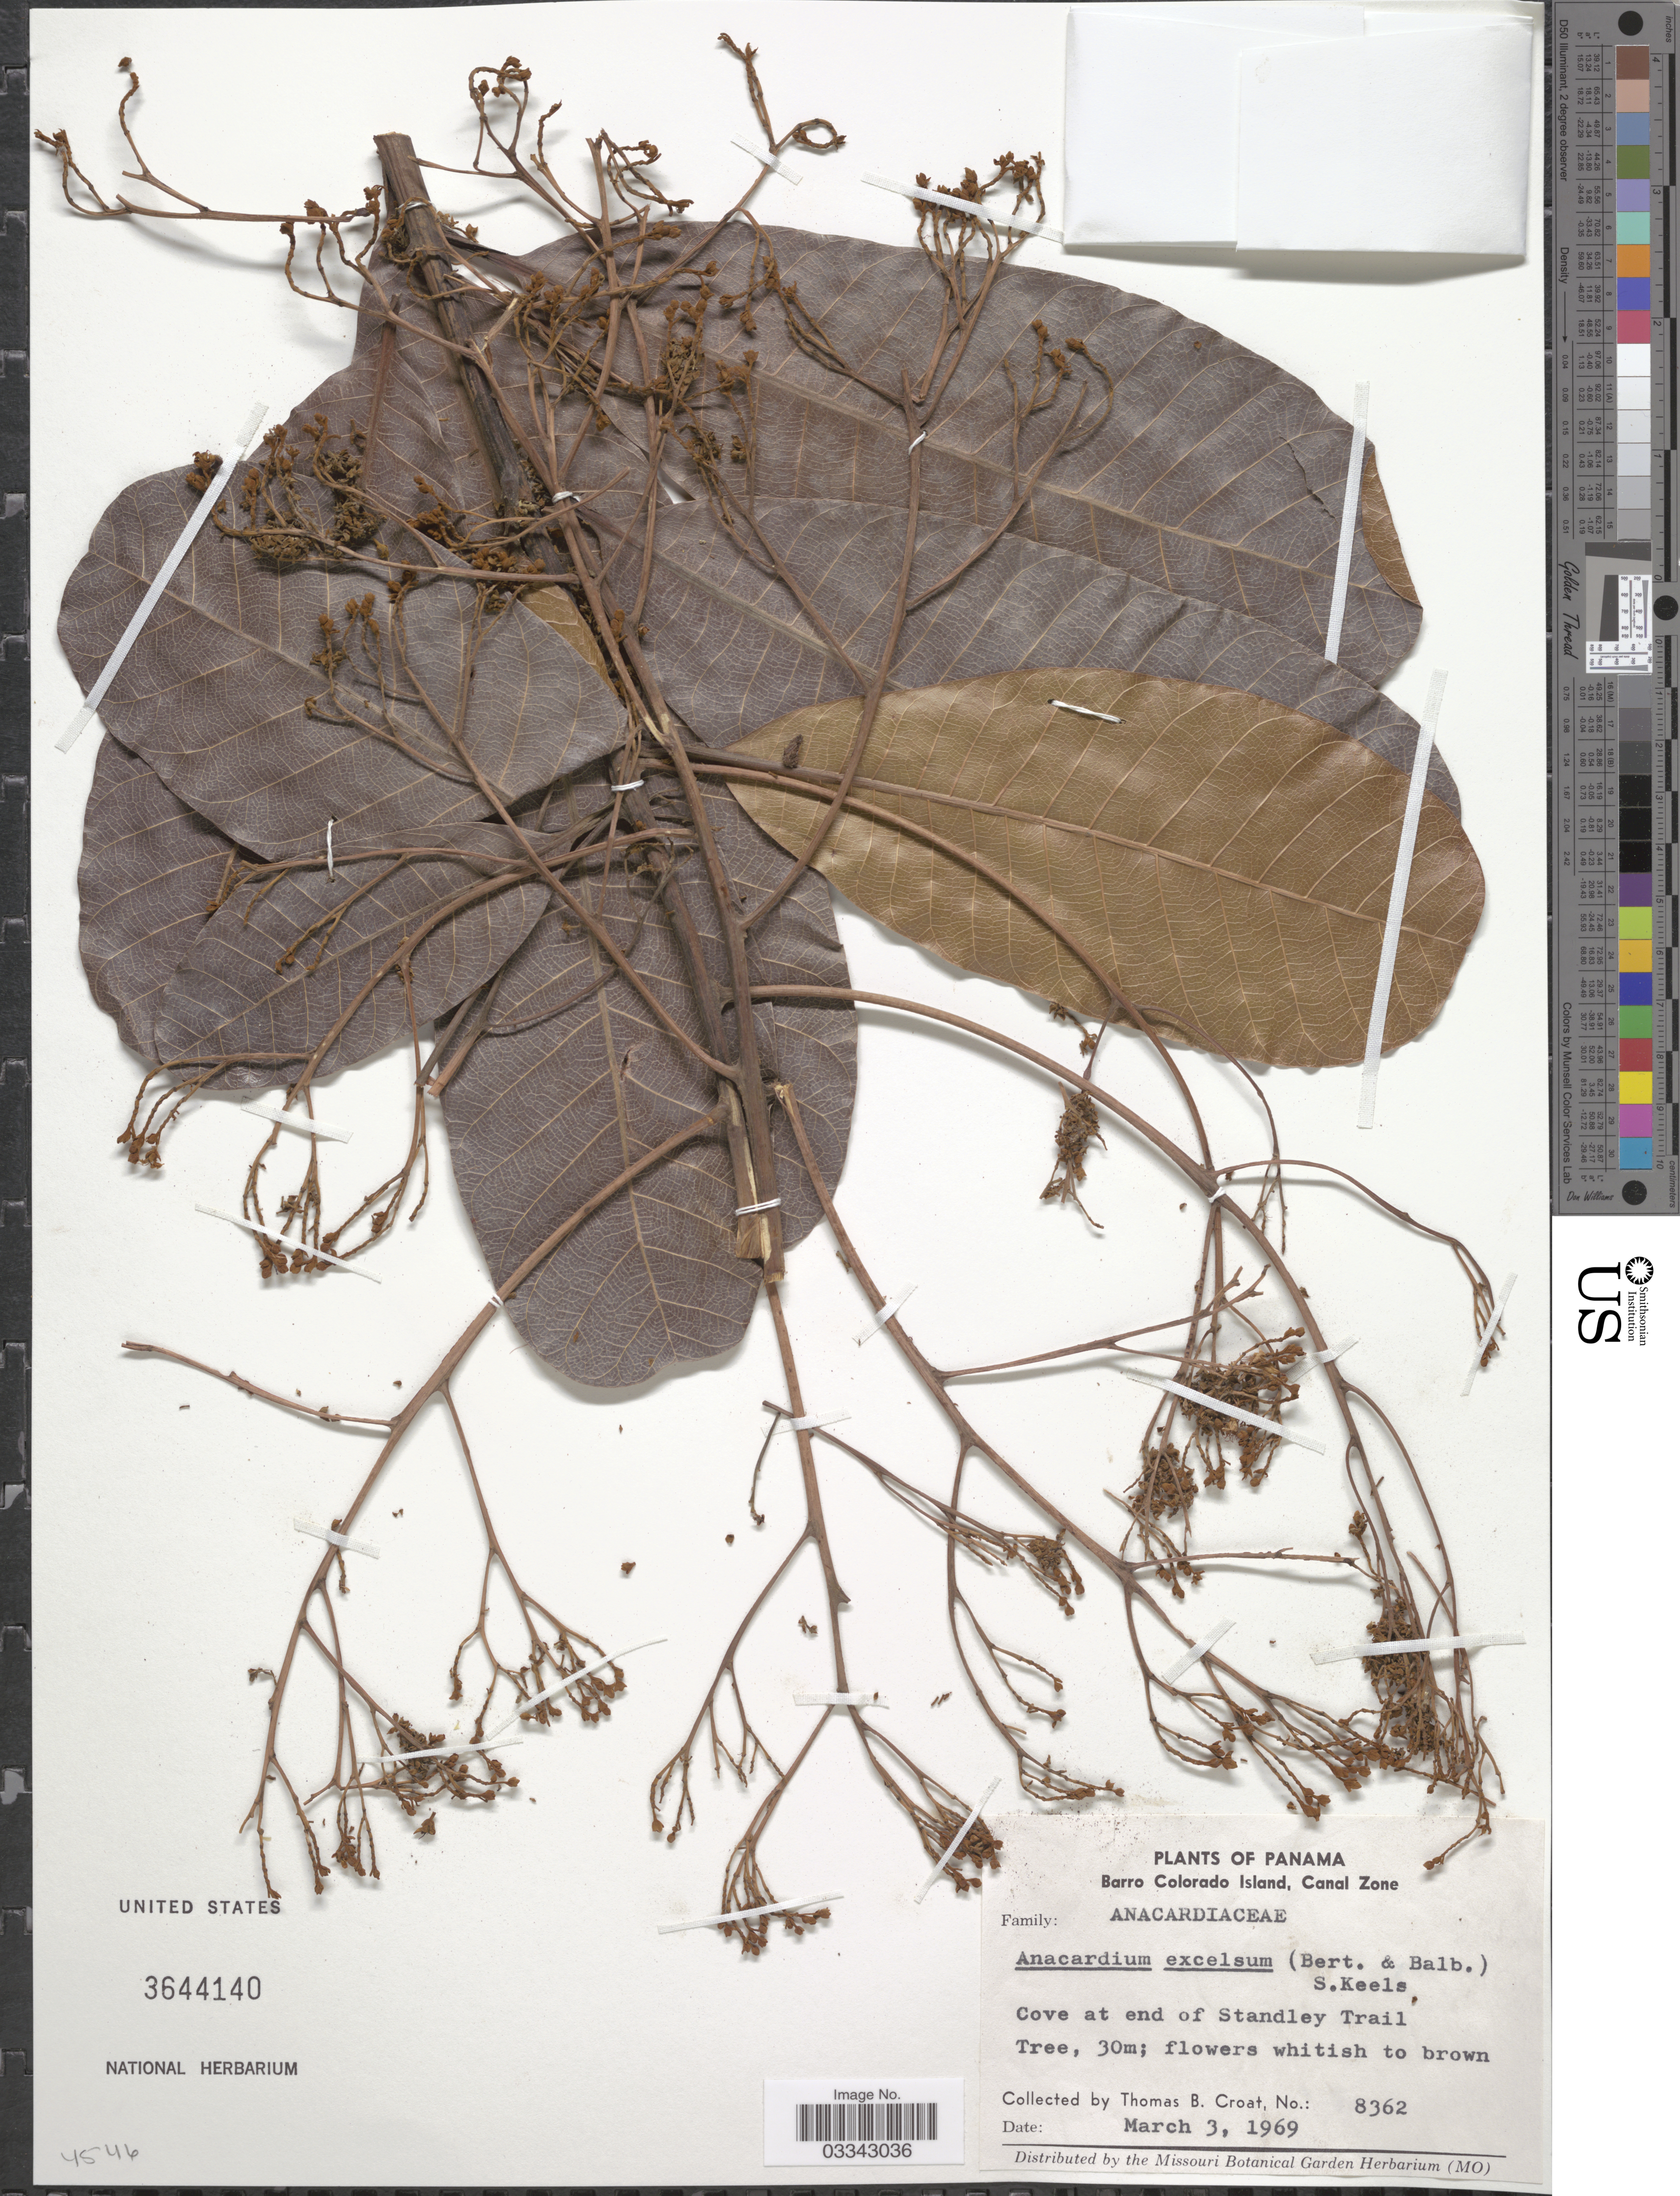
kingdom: Plantae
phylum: Tracheophyta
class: Magnoliopsida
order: Sapindales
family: Anacardiaceae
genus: Anacardium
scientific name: Anacardium excelsum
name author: (Kunth) Skeels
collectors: T. B. Croat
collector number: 8362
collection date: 1969-03-03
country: Panama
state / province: Panamá Oeste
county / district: Canal Zone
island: Barro Colorado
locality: Barro Colorado Island, Canal Zone. Cove at end of Standley Trail.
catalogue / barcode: US 3644140